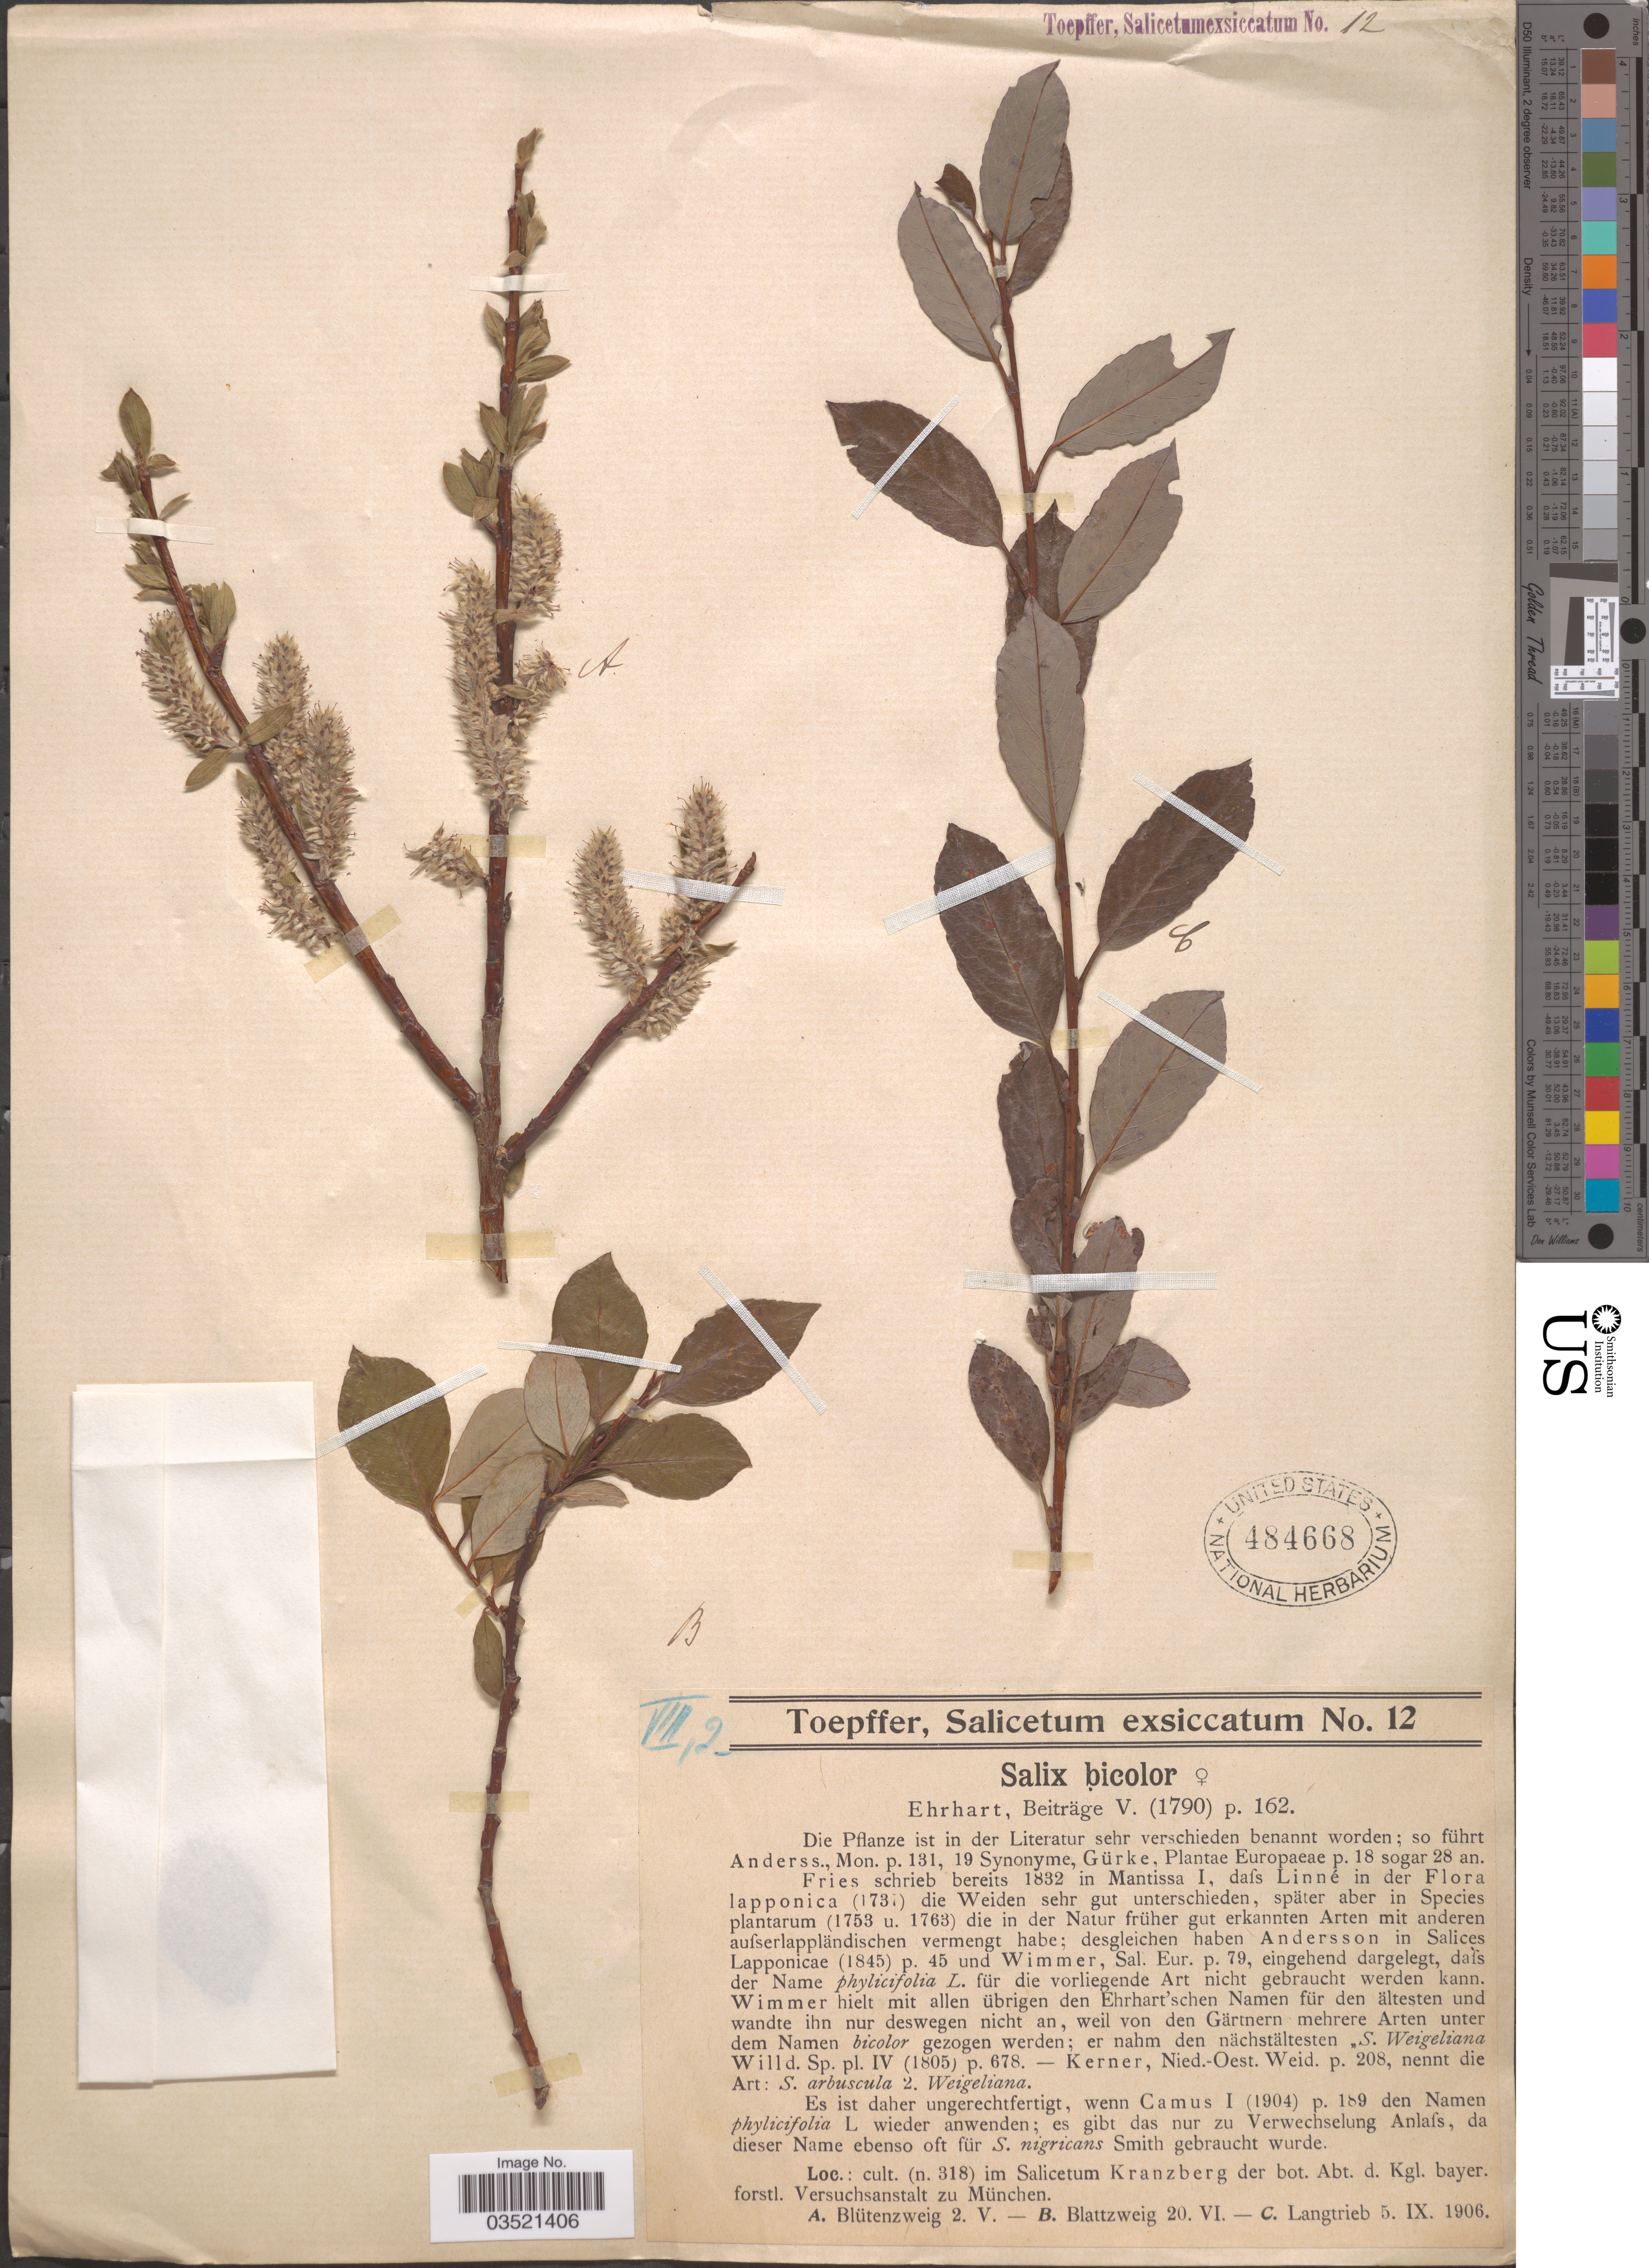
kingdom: Plantae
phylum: Tracheophyta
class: Magnoliopsida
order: Malpighiales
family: Salicaceae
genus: Salix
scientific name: Salix bicolor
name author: Willd.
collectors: A. Toepffer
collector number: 12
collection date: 1906-05-02/1906-09-05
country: Germany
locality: Cult. (n. 318) im Salicetum Kranzberg der bot. Abt. d. Kgl. bayer. forstl. Versuchsanstalt zu München.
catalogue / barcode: US 484668